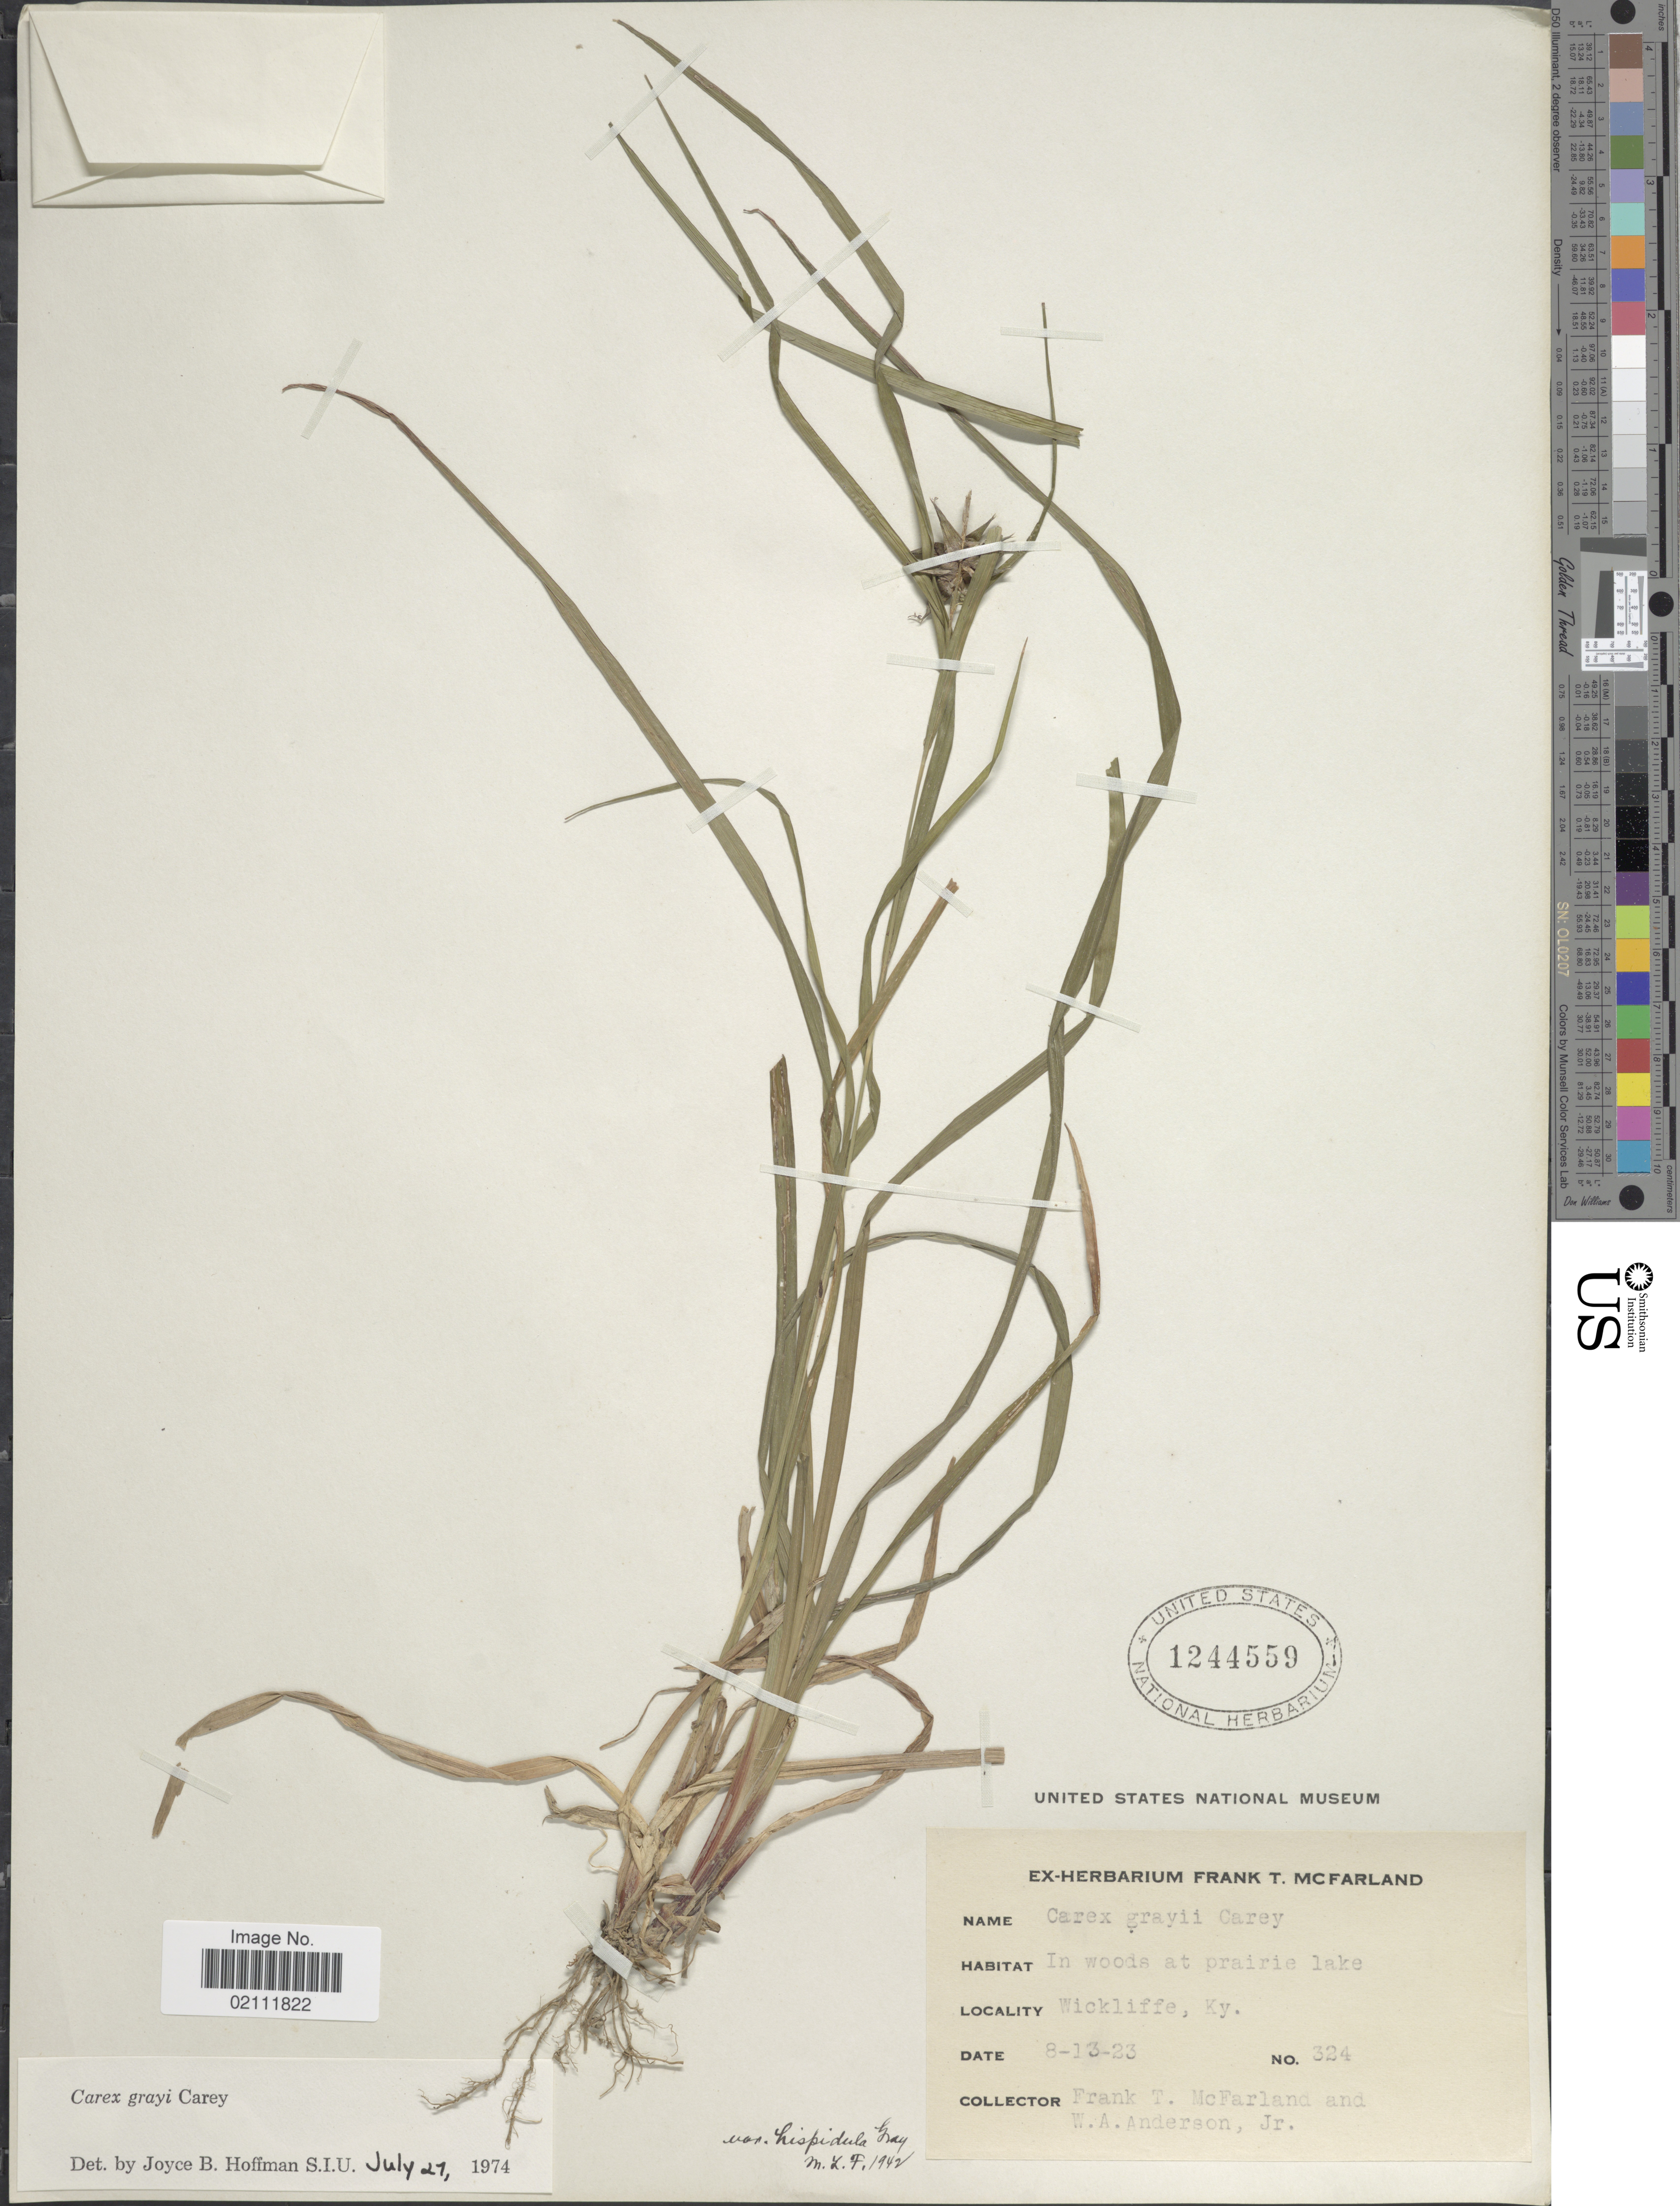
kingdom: Plantae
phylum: Tracheophyta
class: Liliopsida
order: Poales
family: Cyperaceae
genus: Carex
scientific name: Carex grayi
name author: J. Carey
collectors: F. McFarland & W. A. Anderson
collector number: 324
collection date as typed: Transcribed d/m/y: 13/8/23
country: United States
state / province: Kentucky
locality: In woods at prairie lake, Wickliffe.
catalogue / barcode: US 1244559